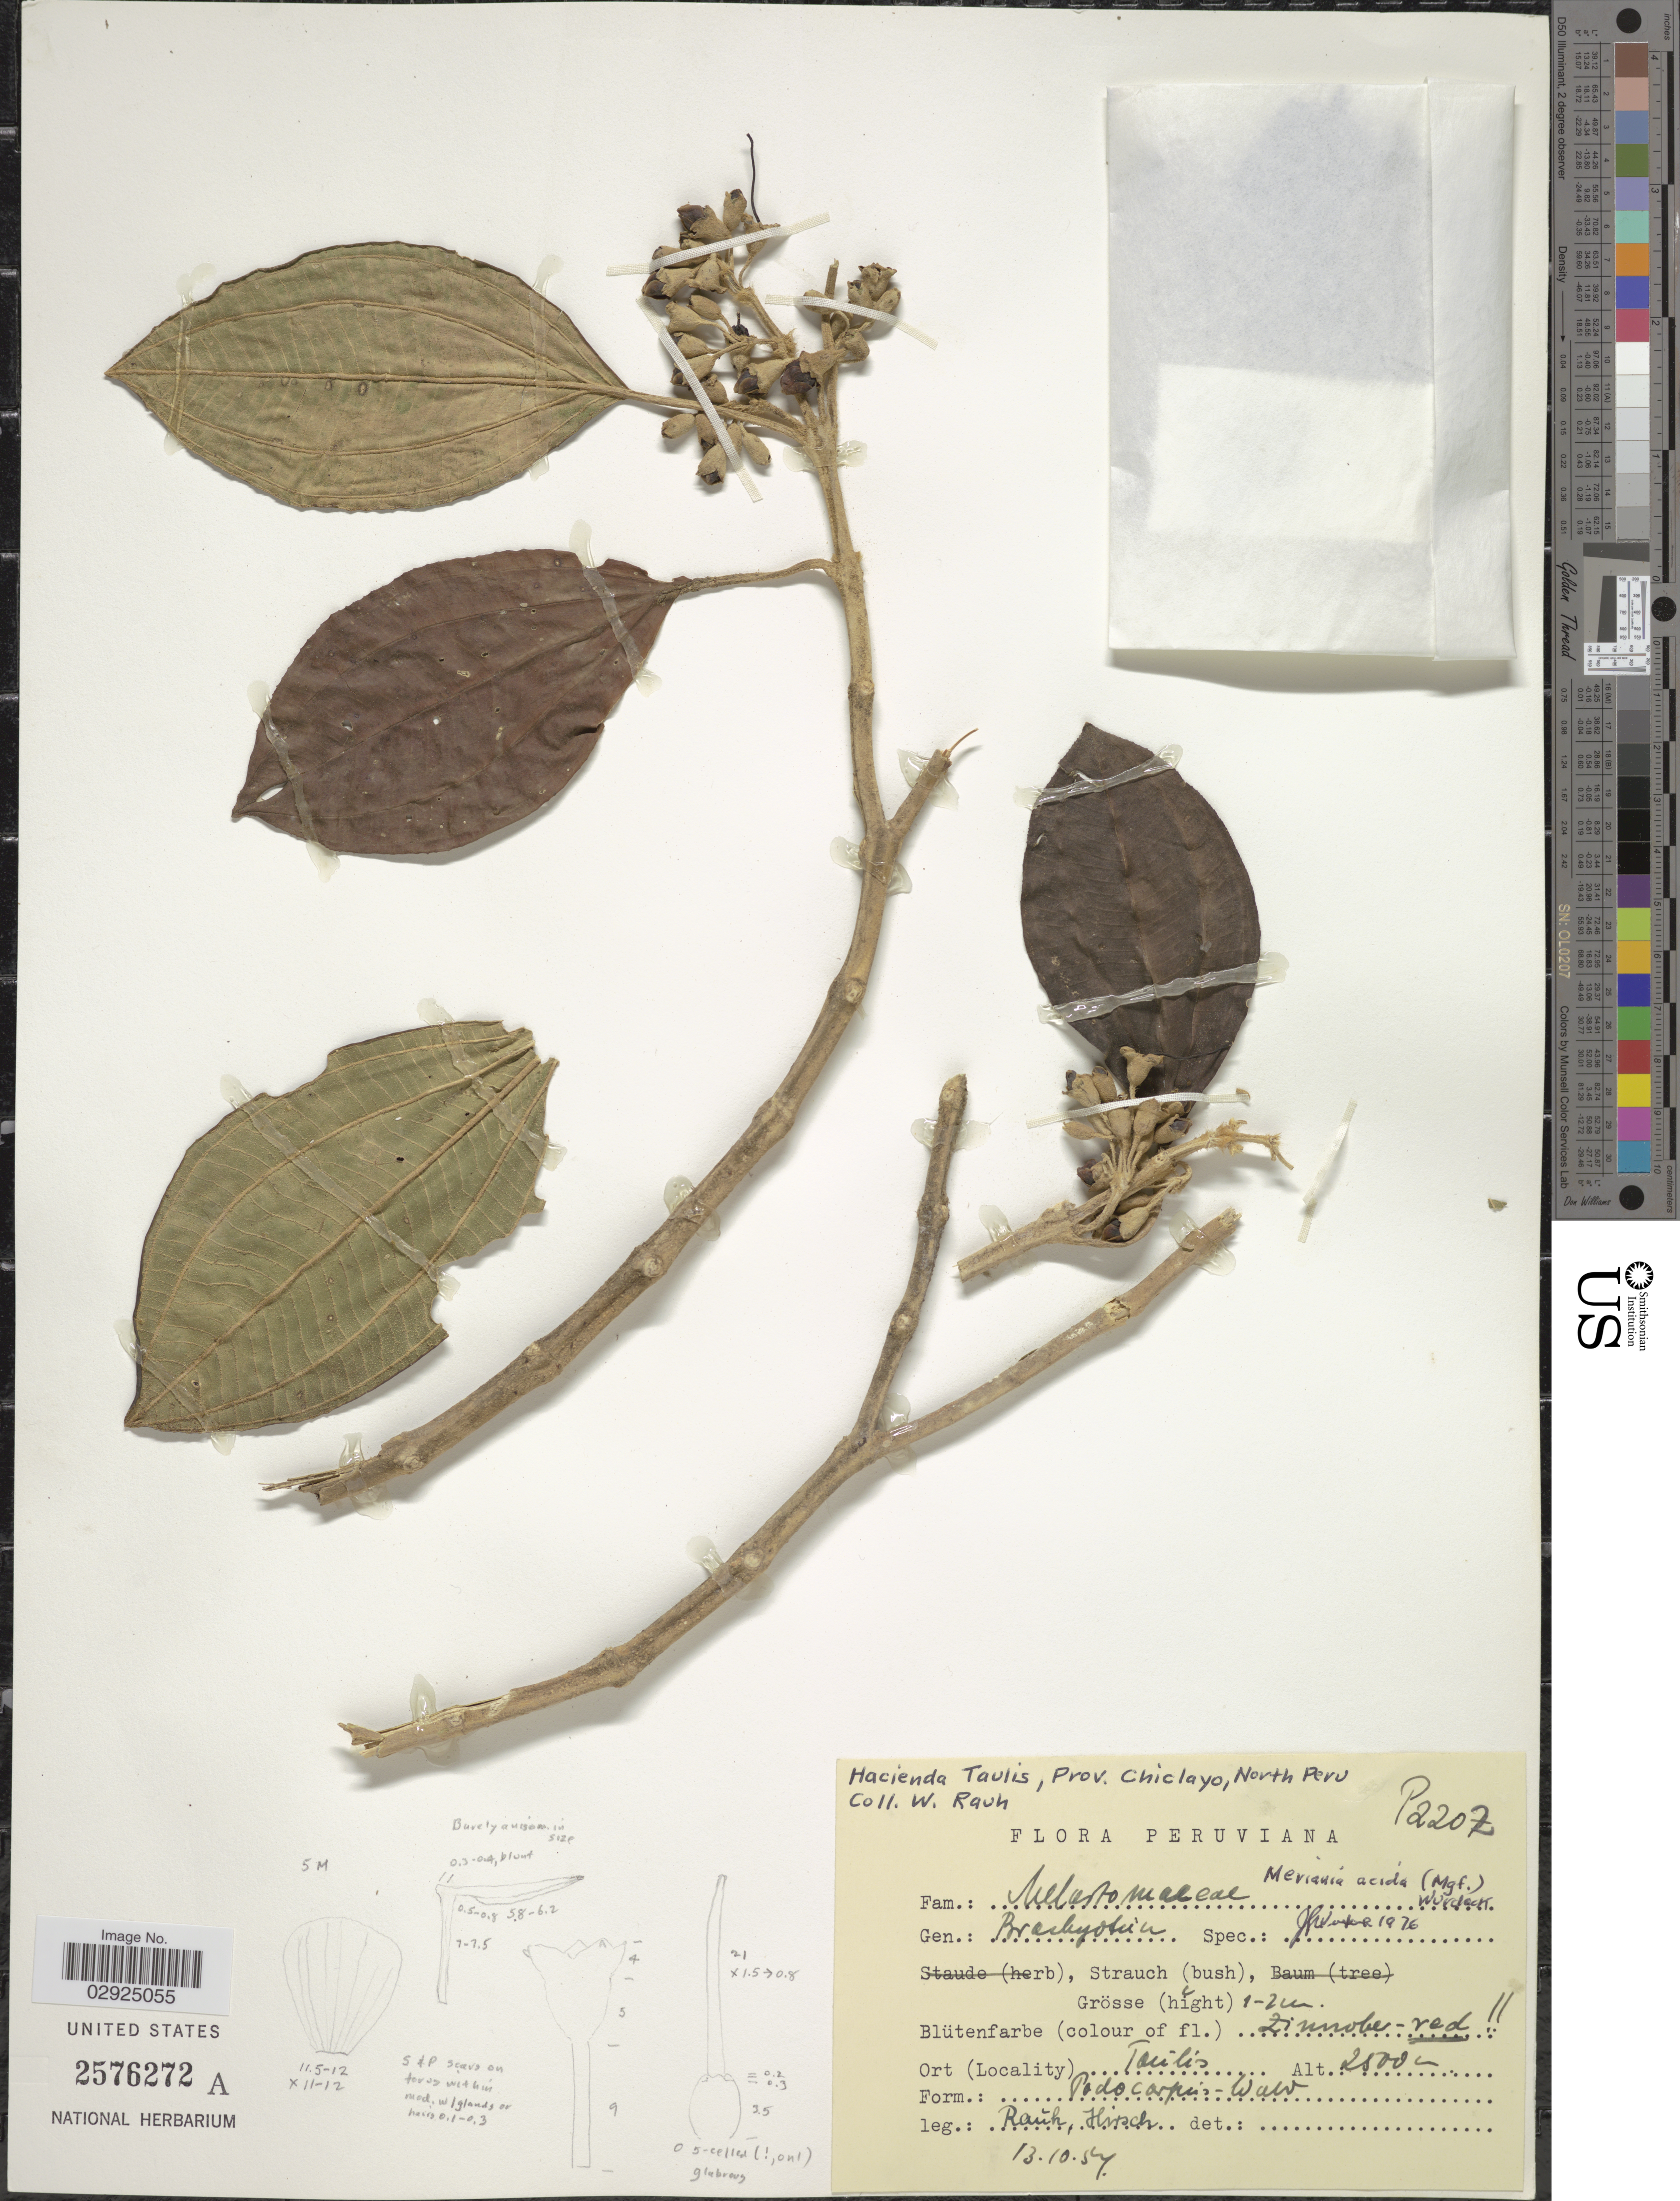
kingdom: Plantae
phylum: Tracheophyta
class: Magnoliopsida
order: Myrtales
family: Melastomataceae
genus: Meriania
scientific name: Meriania acida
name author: (Markgr.) Wurdack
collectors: W. Rauh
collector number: P2207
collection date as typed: Transcribed d/m/y: 13/10/54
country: Peru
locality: Hacienda Taulis, Prov. Chiclayo, North Peru, Taulis.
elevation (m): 2500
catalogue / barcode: US 2576272A